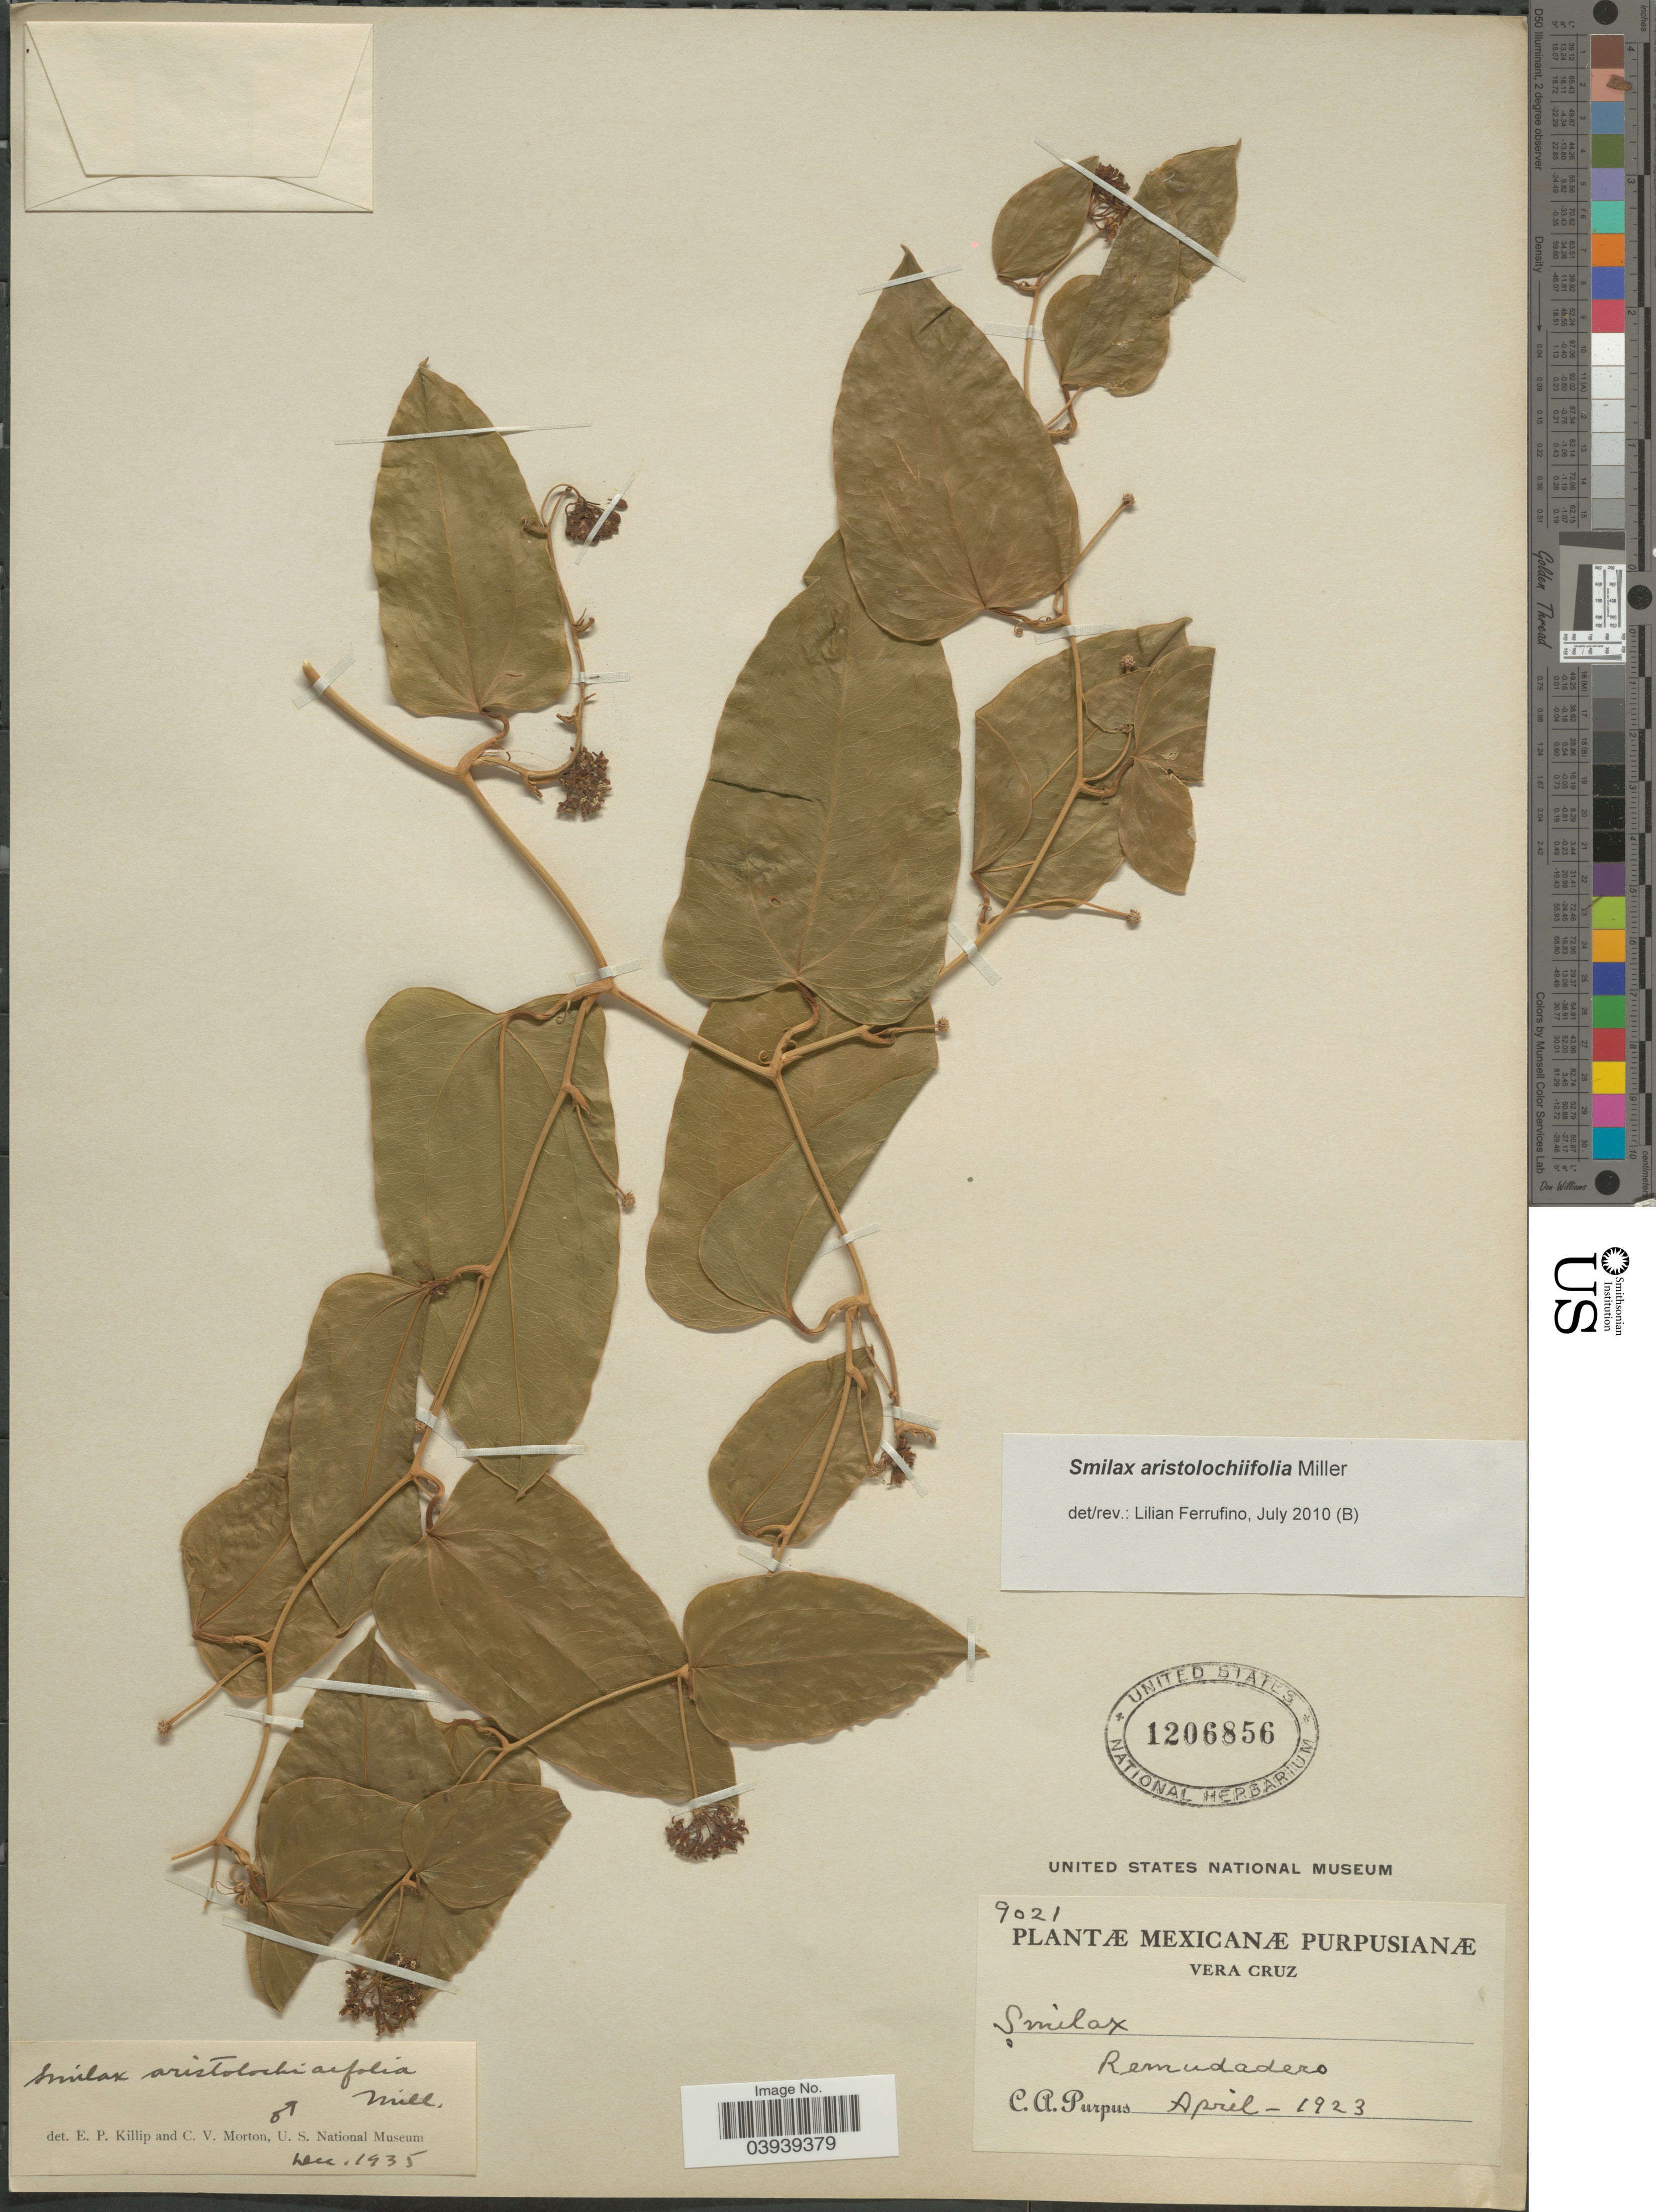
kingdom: Plantae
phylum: Tracheophyta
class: Liliopsida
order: Liliales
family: Smilacaceae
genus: Smilax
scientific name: Smilax aristolochiifolia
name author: Mill.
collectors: C. A. Purpus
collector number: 9021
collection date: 1923-04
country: Mexico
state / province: Veracruz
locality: Vera Cruz. Remudadero.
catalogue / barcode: US 1206856